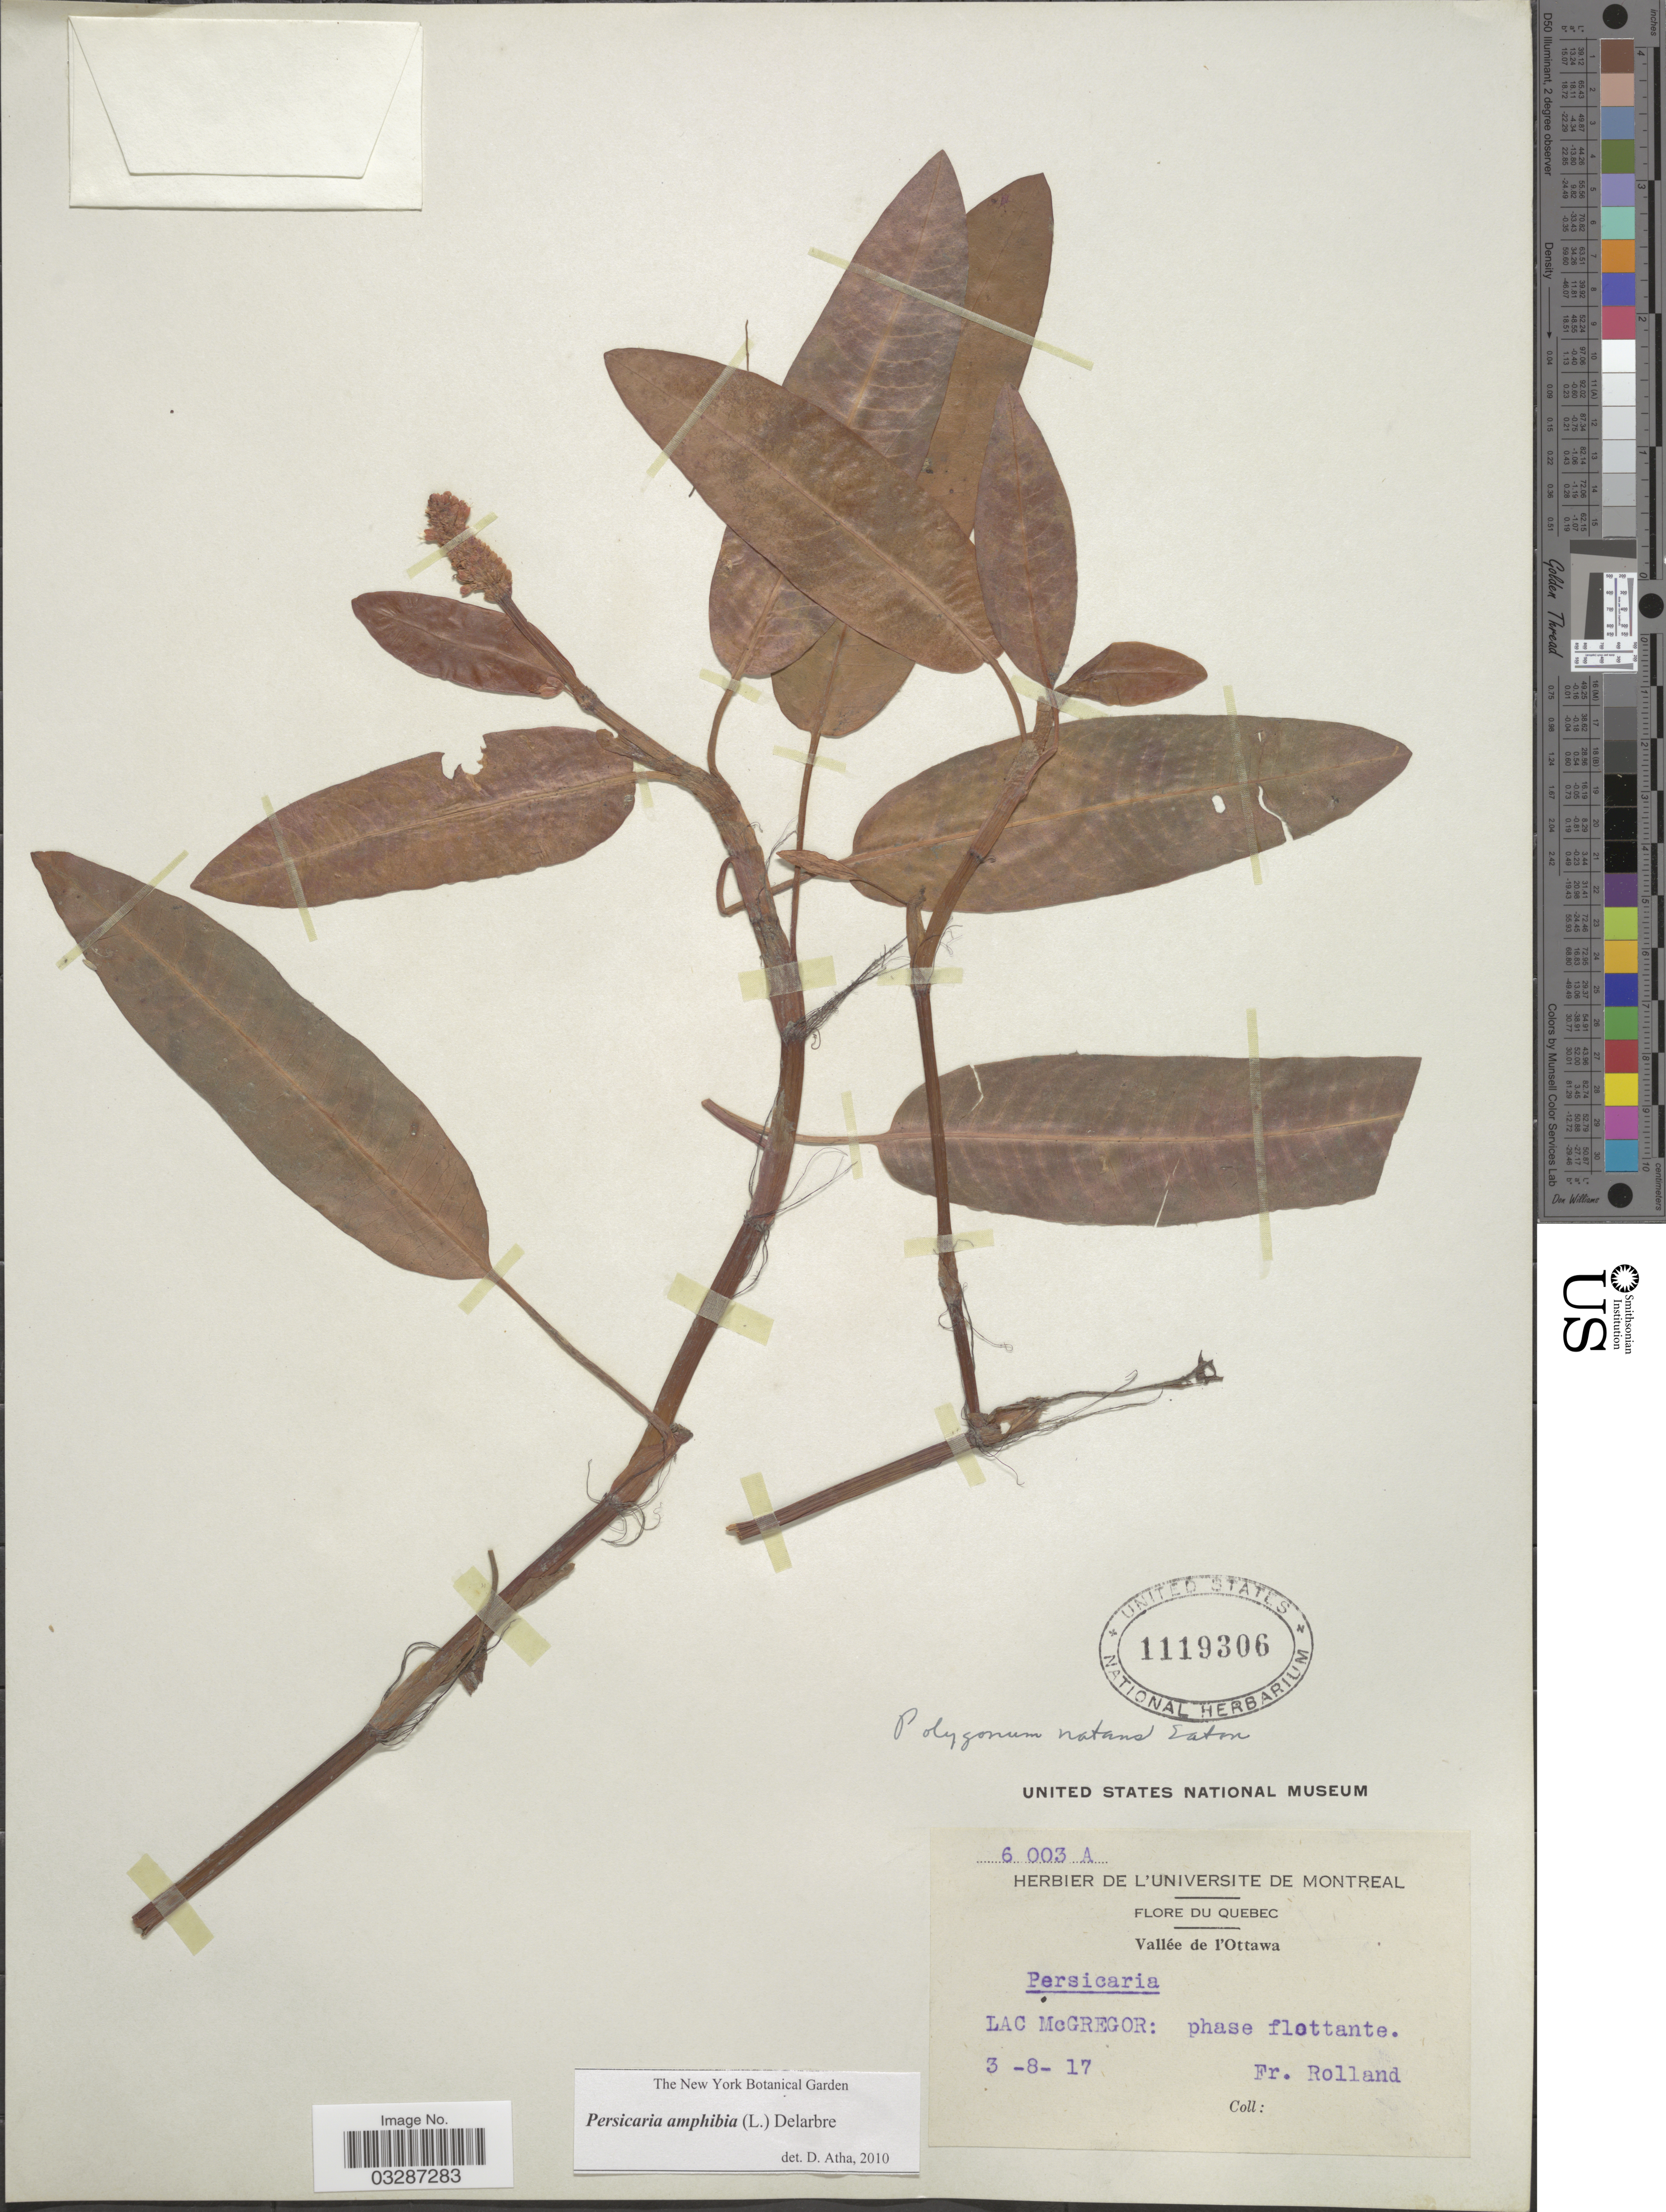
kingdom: Plantae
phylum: Tracheophyta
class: Magnoliopsida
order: Caryophyllales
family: Polygonaceae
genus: Persicaria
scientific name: Persicaria amphibia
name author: (L.) Delarbre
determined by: Atha, D. E.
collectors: F. Rolland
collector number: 6003A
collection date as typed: Transcribed d/m/y: 3/8/17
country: Canada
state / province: Quebec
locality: Vallée de l'Ottawa. Lac McGregor: phase flottante.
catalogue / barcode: US 1119306